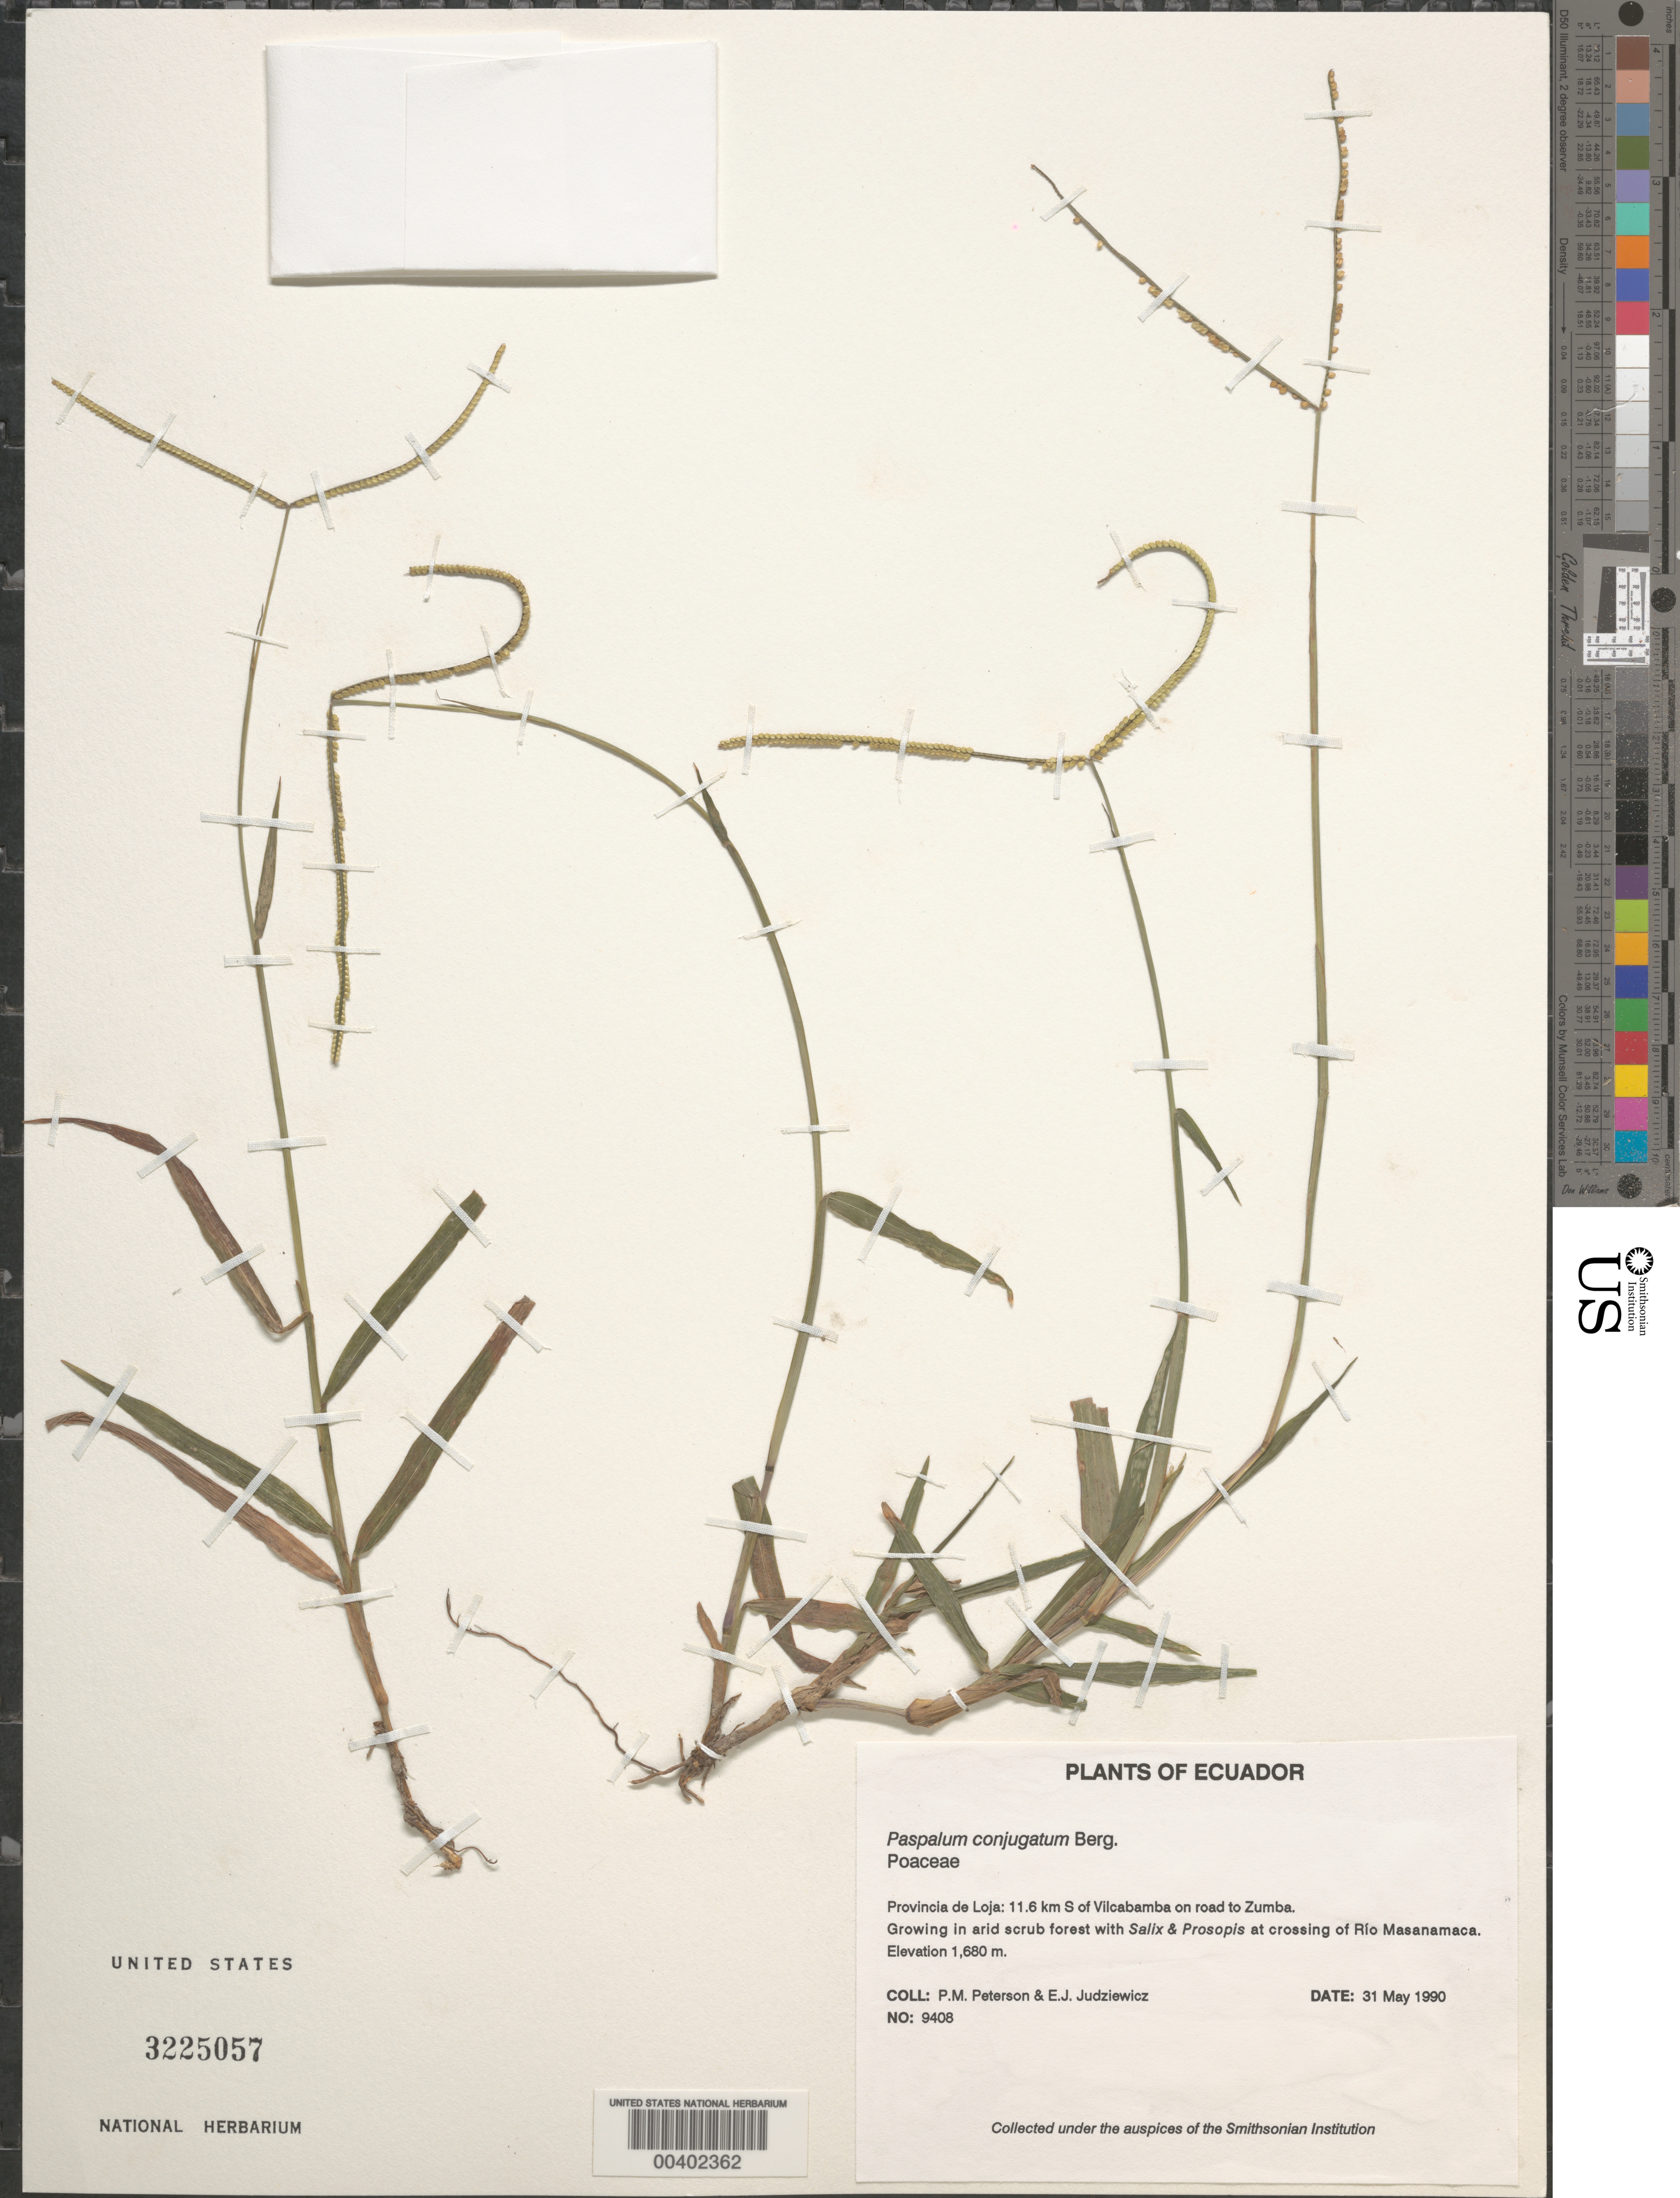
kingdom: Plantae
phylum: Tracheophyta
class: Liliopsida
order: Poales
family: Poaceae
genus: Paspalum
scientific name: Paspalum conjugatum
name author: P.J. Bergius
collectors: P. M. Peterson & E. J. Judziewicz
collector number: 09408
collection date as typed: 31 May 1990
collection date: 1990-05-31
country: Ecuador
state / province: Loja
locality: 11.6 km S of Vilcabamba on road to Zumba.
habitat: Growing in arid scrub forest with Salix & Prosopis at crossing of Río Masanamaca.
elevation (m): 1680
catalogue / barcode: US 3225057